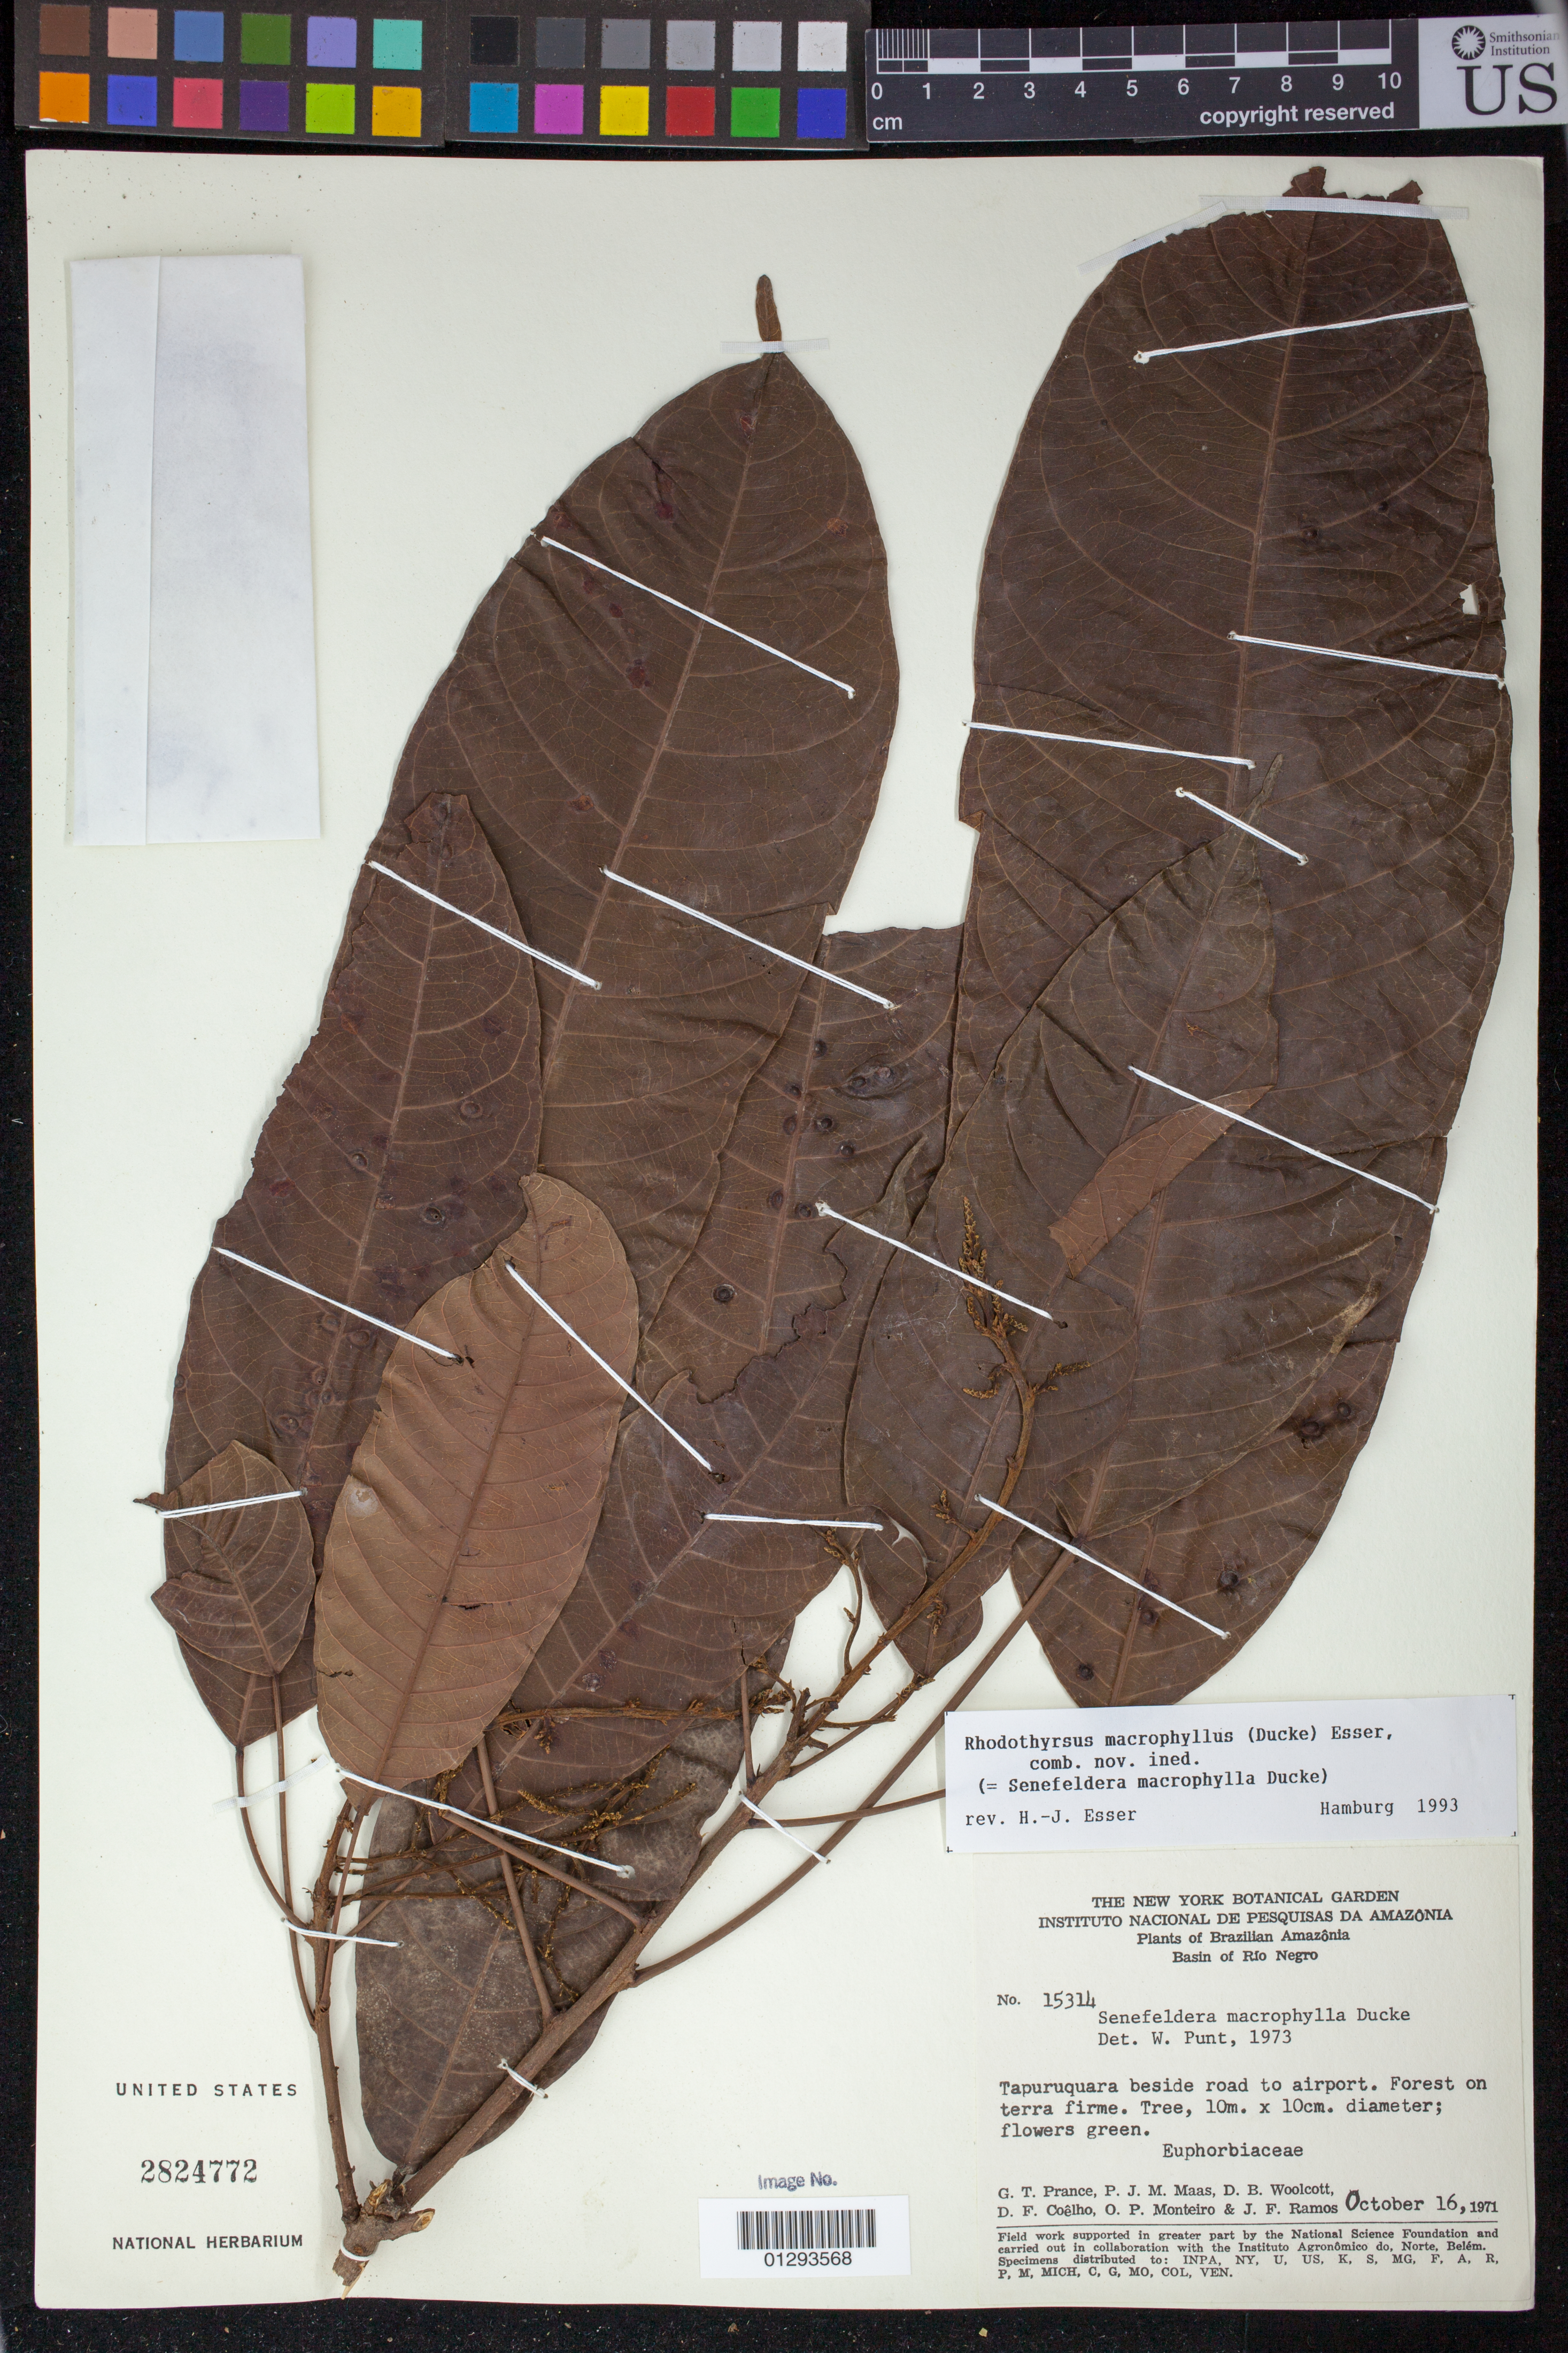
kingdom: Plantae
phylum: Tracheophyta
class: Magnoliopsida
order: Malpighiales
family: Euphorbiaceae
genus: Rhodothyrsus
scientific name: Rhodothyrsus macrophyllus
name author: (Ducke) Esser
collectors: G. T. Prance, P. Maas, D. B. Woolcott, D. F. Coêlho, O. P. Monteiro & J. F. Ramos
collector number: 15314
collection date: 1971-10-16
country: Brazil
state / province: Paraná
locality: Basin of Rio Negro. Tapuruquara beside road to airport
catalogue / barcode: US 2824772